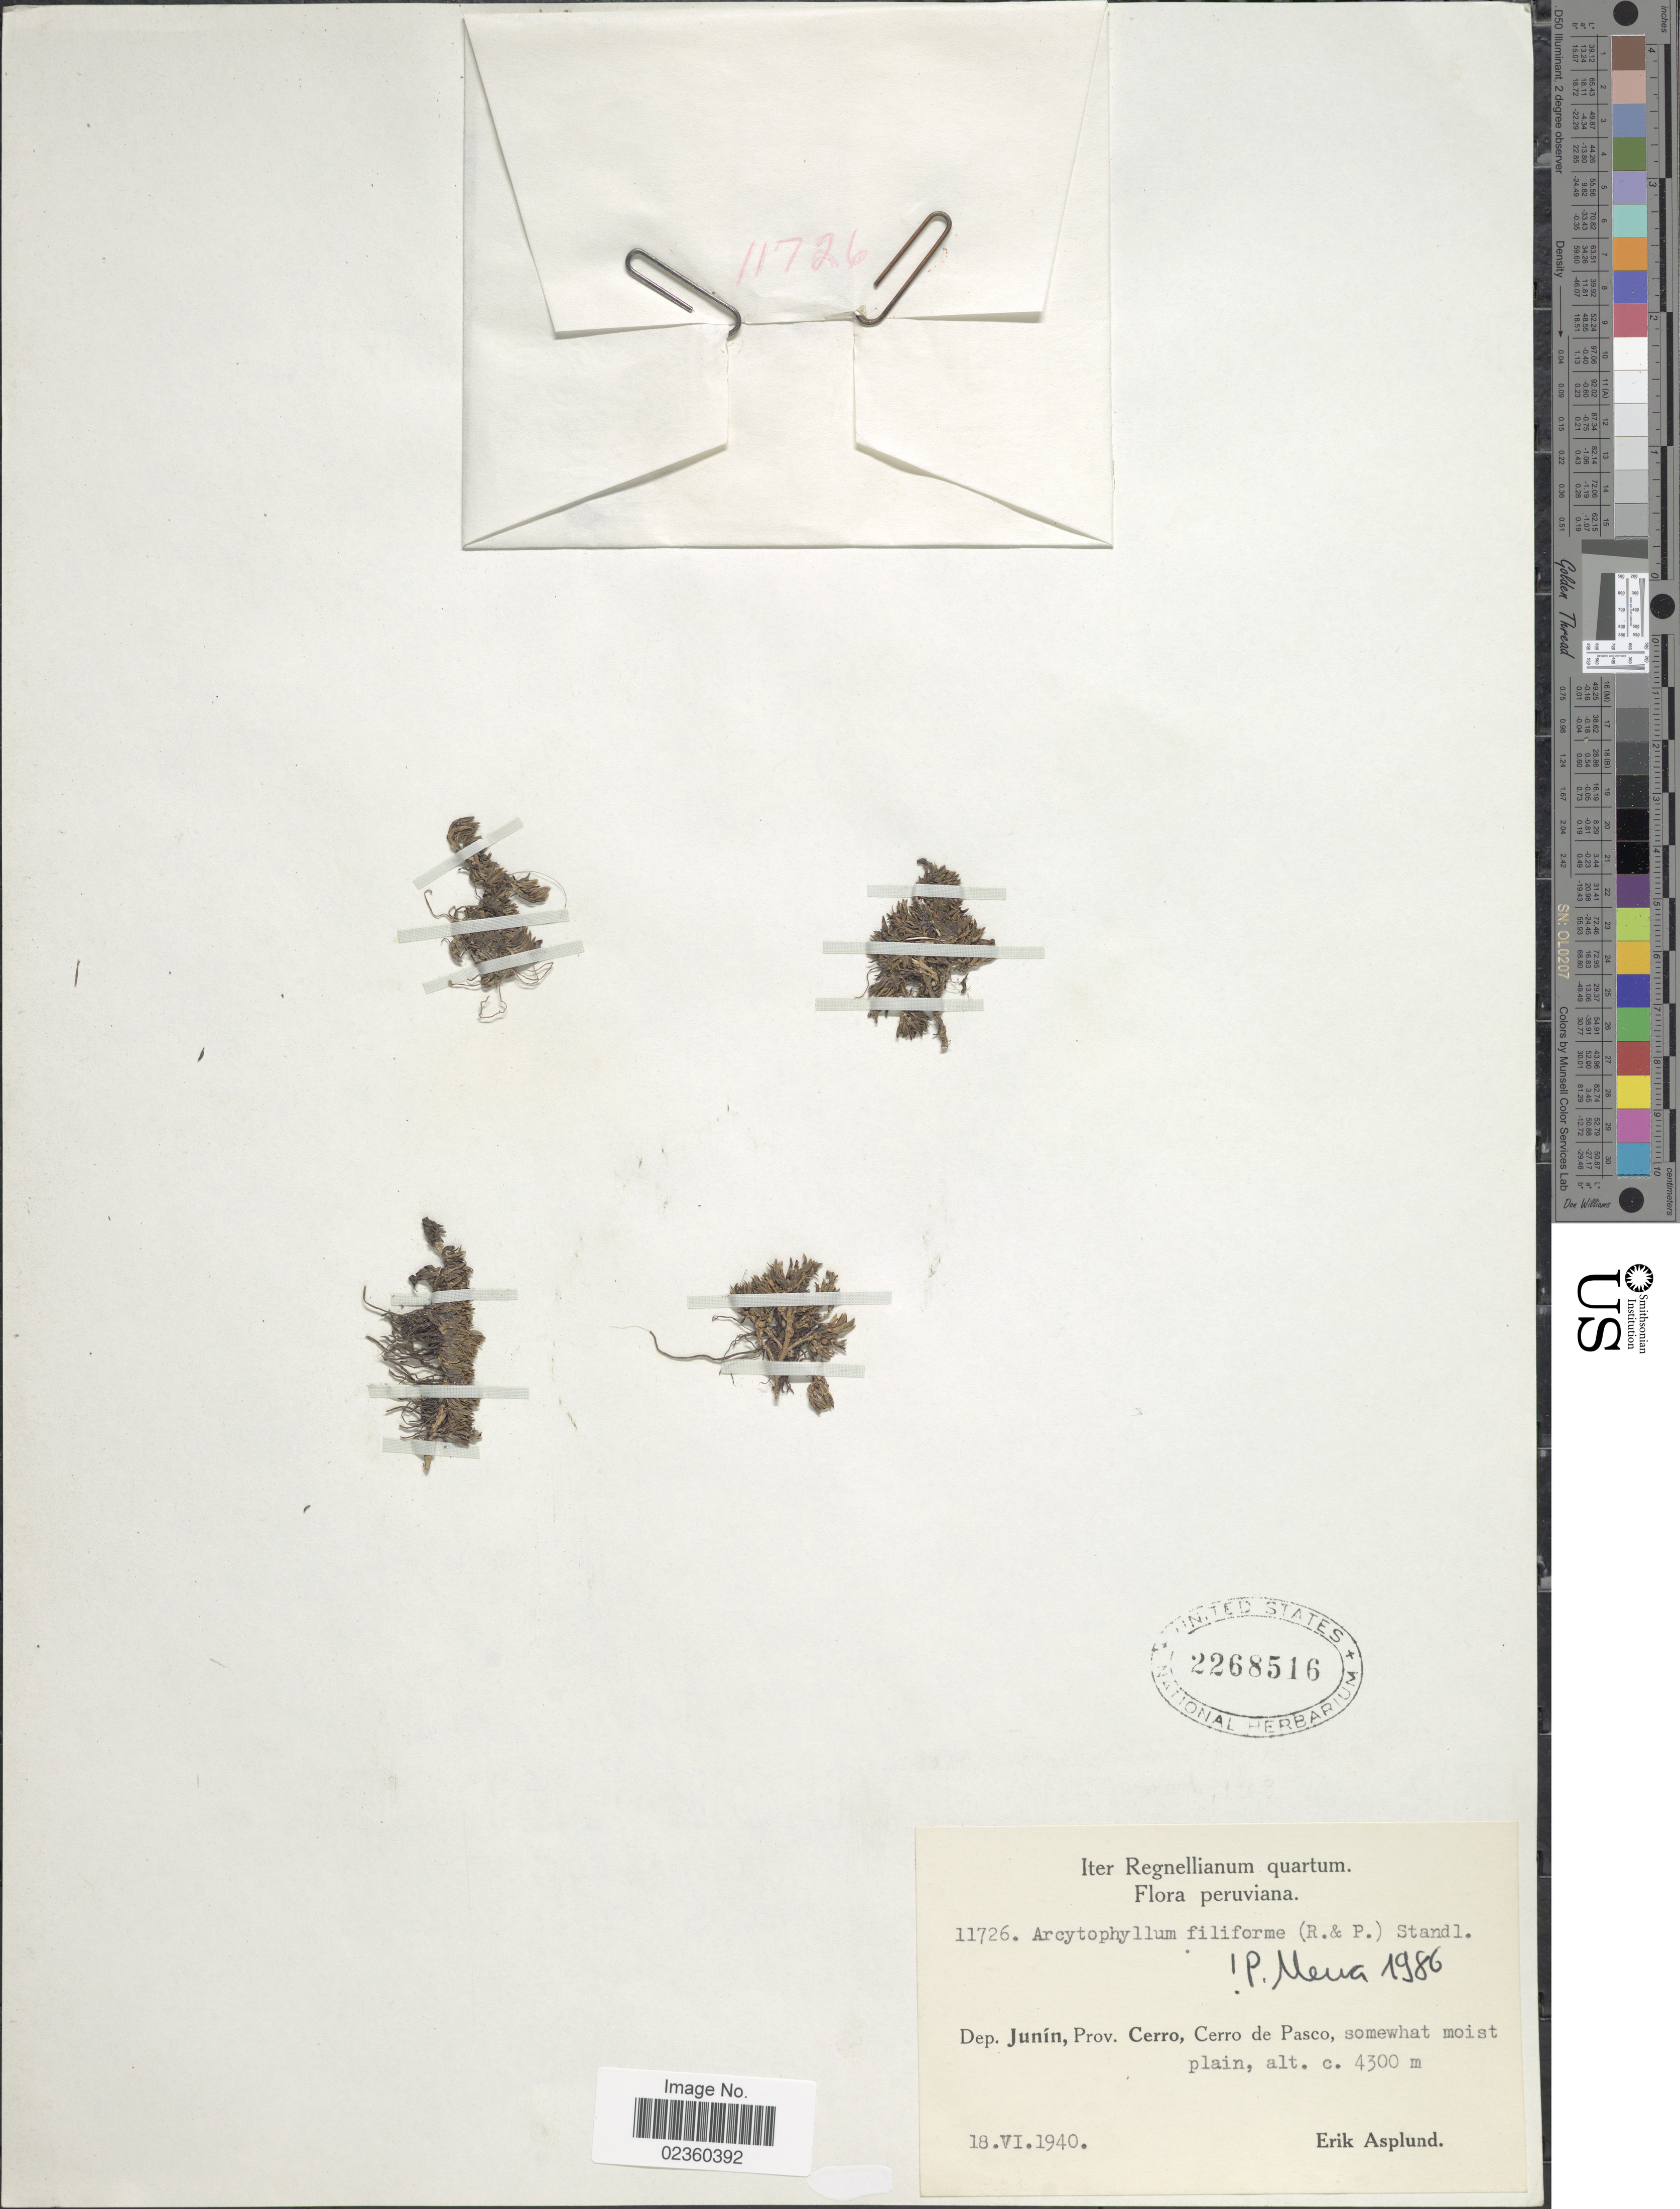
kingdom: Plantae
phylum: Tracheophyta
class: Magnoliopsida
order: Gentianales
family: Rubiaceae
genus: Arcytophyllum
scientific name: Arcytophyllum filiforme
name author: (Ruiz & Pav.) Standl.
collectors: E. Asplund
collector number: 11726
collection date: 1940-06-18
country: Peru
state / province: Junín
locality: Dep. Junín, Prov. Cerro, Cerro de Pasco, somewhat moist plain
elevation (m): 4300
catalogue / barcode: US 2268516